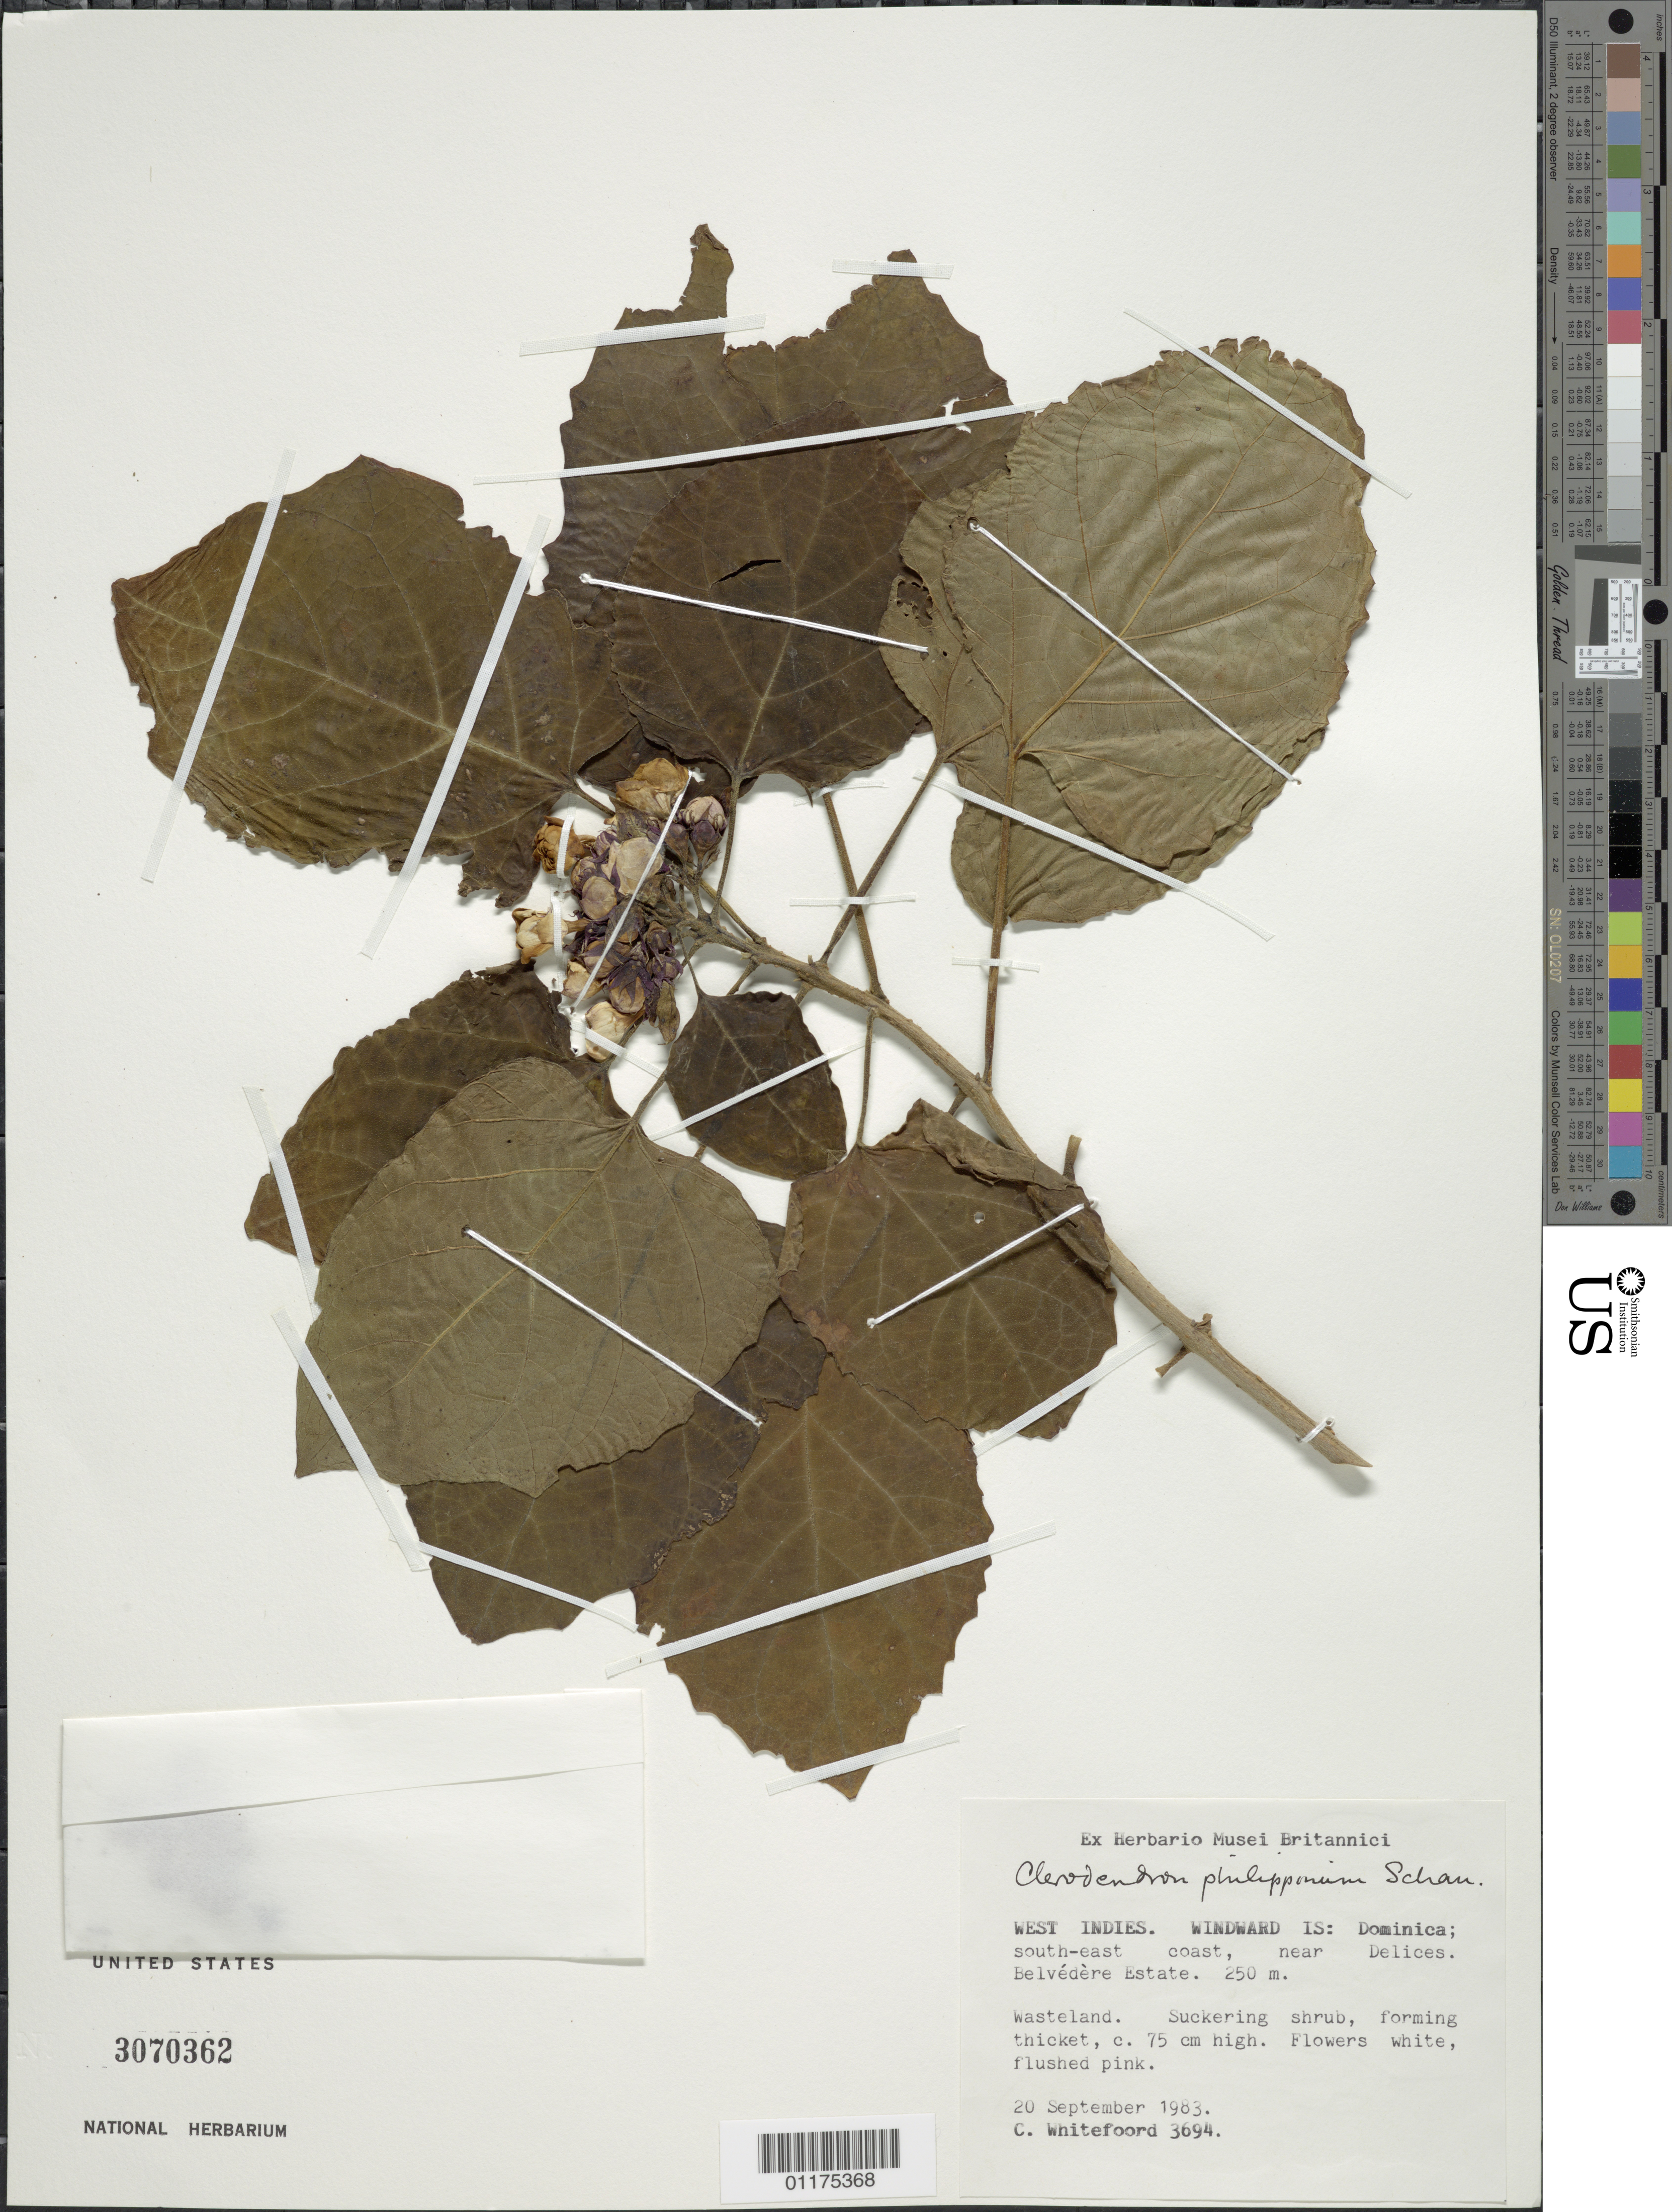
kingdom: Plantae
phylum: Tracheophyta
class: Magnoliopsida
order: Lamiales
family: Lamiaceae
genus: Clerodendrum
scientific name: Clerodendrum philippinum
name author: Schauer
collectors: C. Whitefoord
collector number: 3694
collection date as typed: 20 Sep 1983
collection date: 1983-09-20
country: Dominica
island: Dominica I.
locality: SE coast, near Delices. Belvedere Estate.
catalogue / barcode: US 3070362